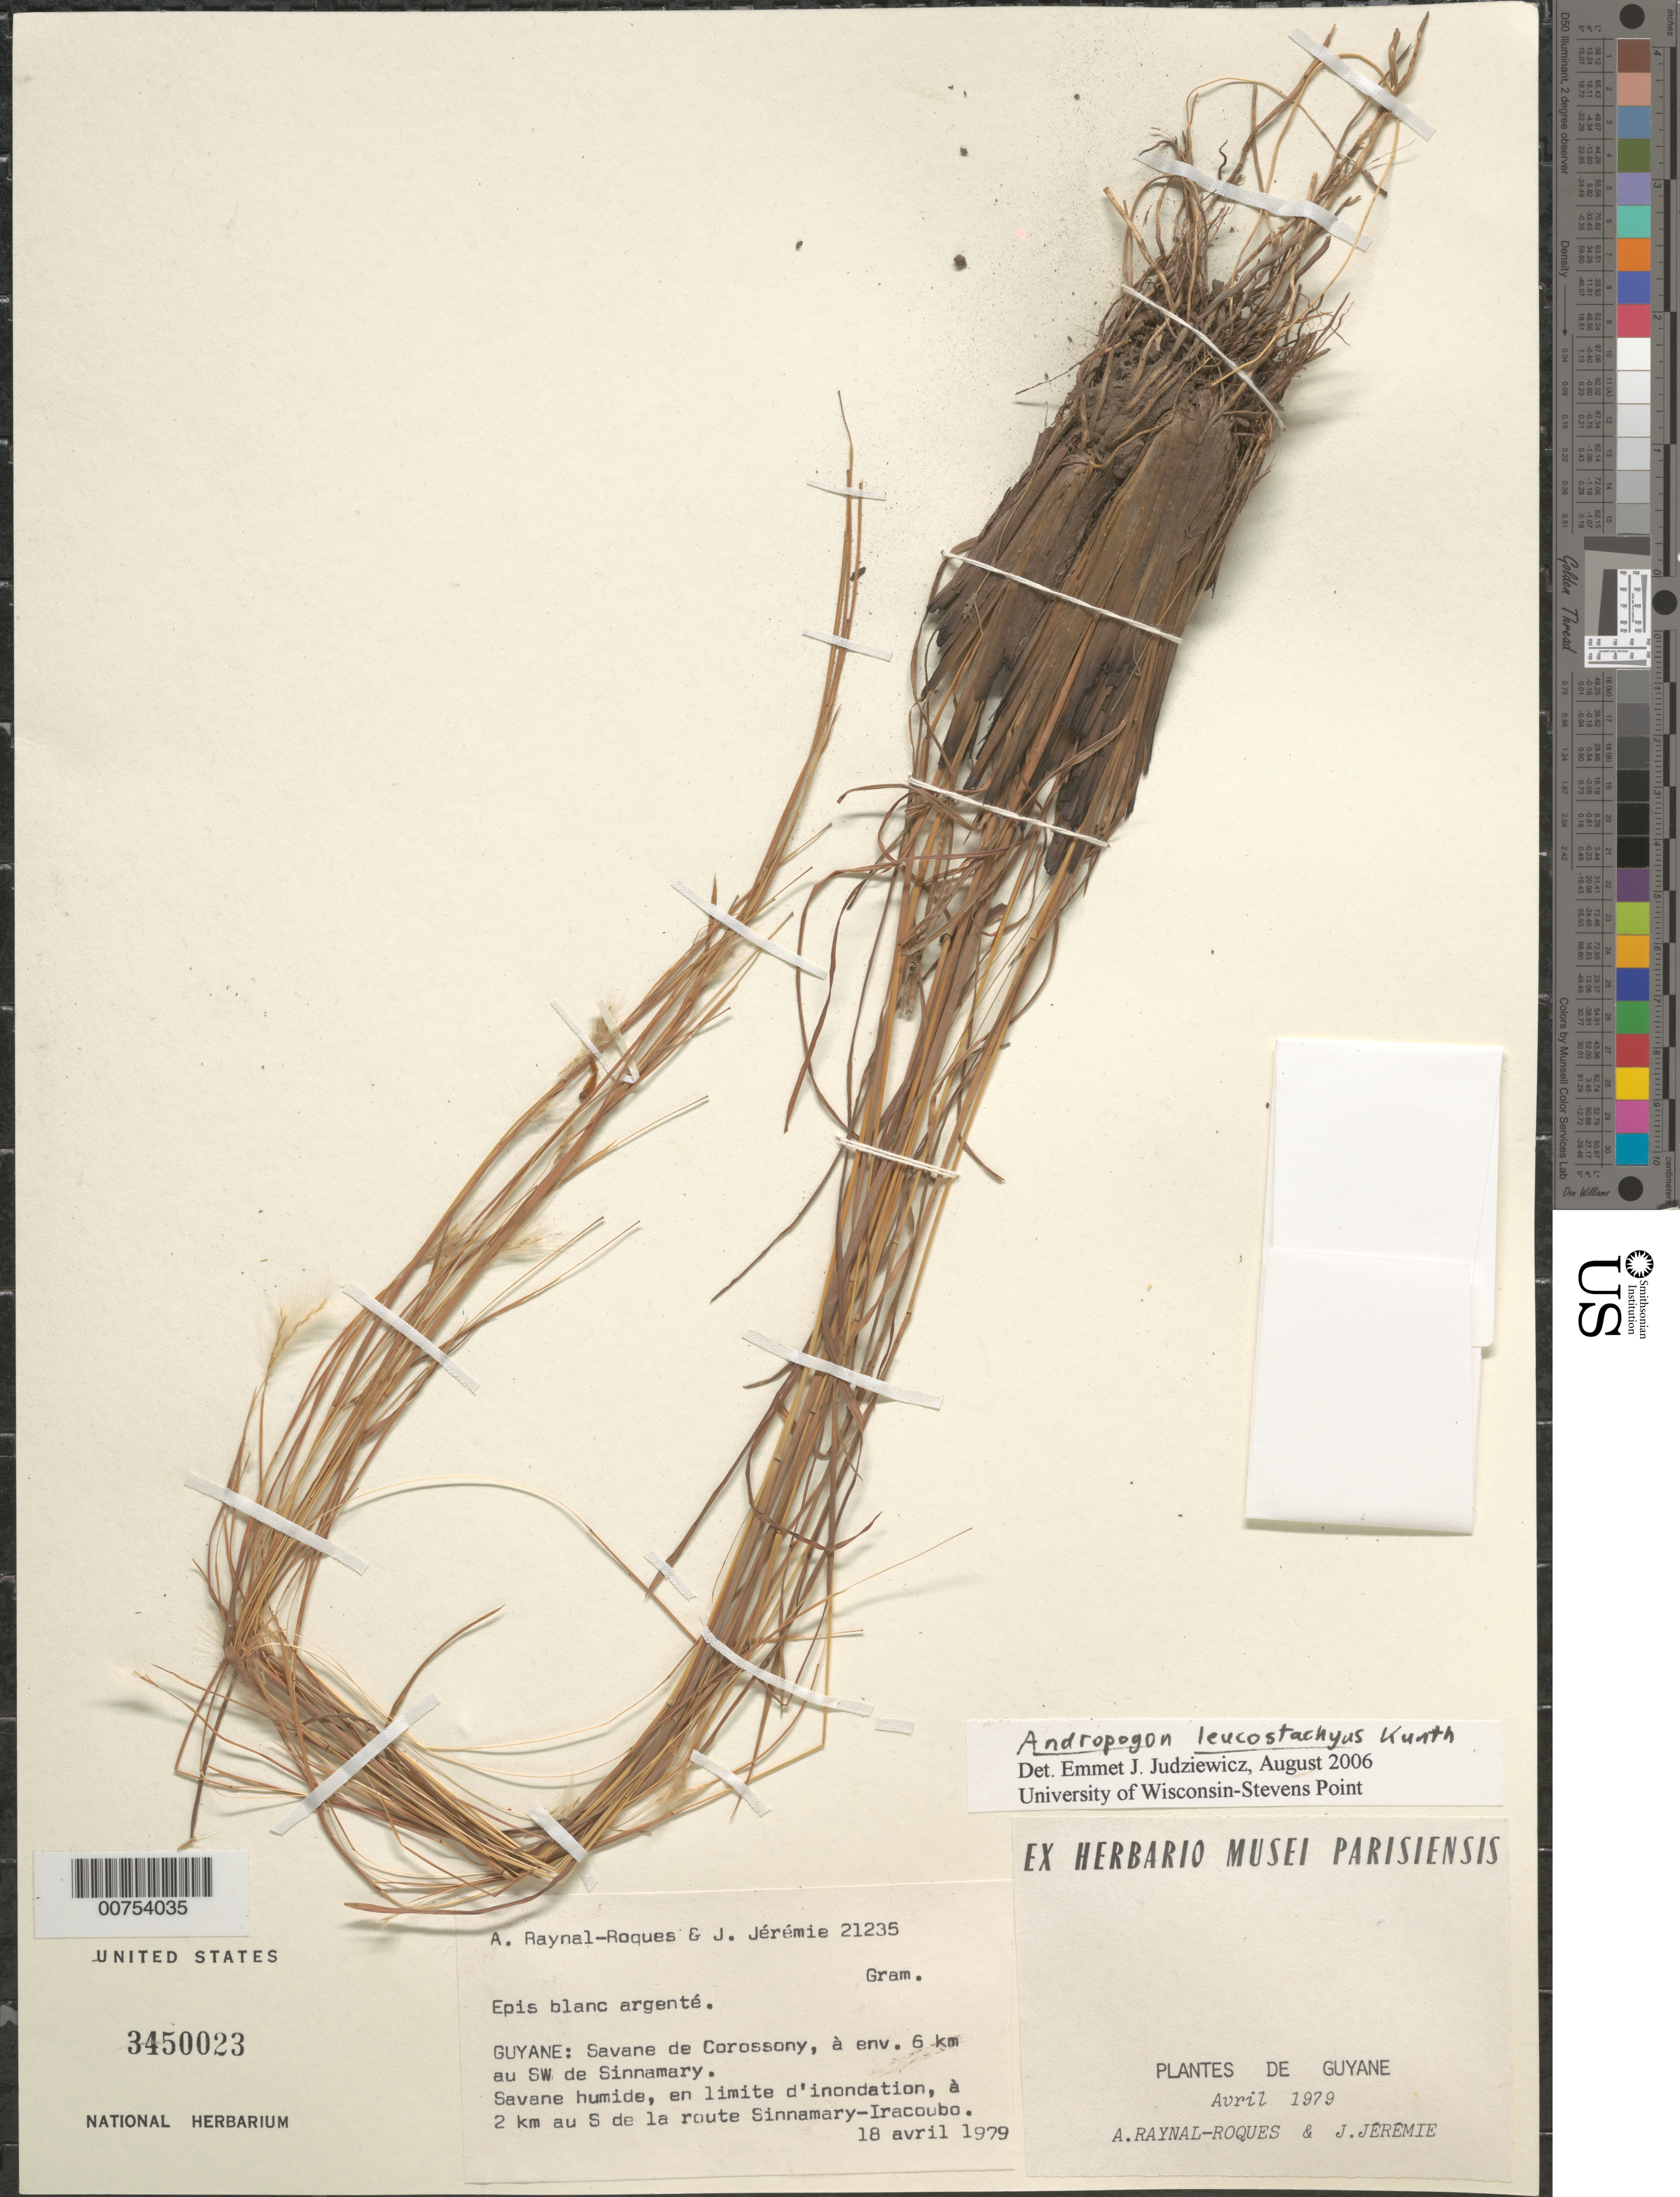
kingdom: Plantae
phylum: Tracheophyta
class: Liliopsida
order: Poales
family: Poaceae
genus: Andropogon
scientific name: Andropogon leucostachyus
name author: Kunth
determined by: Judziewicz, E. J.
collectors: A. M. Raynal & J. Jérémie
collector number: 21235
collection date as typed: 18-Apr-79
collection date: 1979-04-18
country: French Guiana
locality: Savane de Corossony, 6 km SW de Sinnamary, 2 km S de la route Sinnamary-Iracoubo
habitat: Savane humide, en limite d'inondation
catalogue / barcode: US 3450023